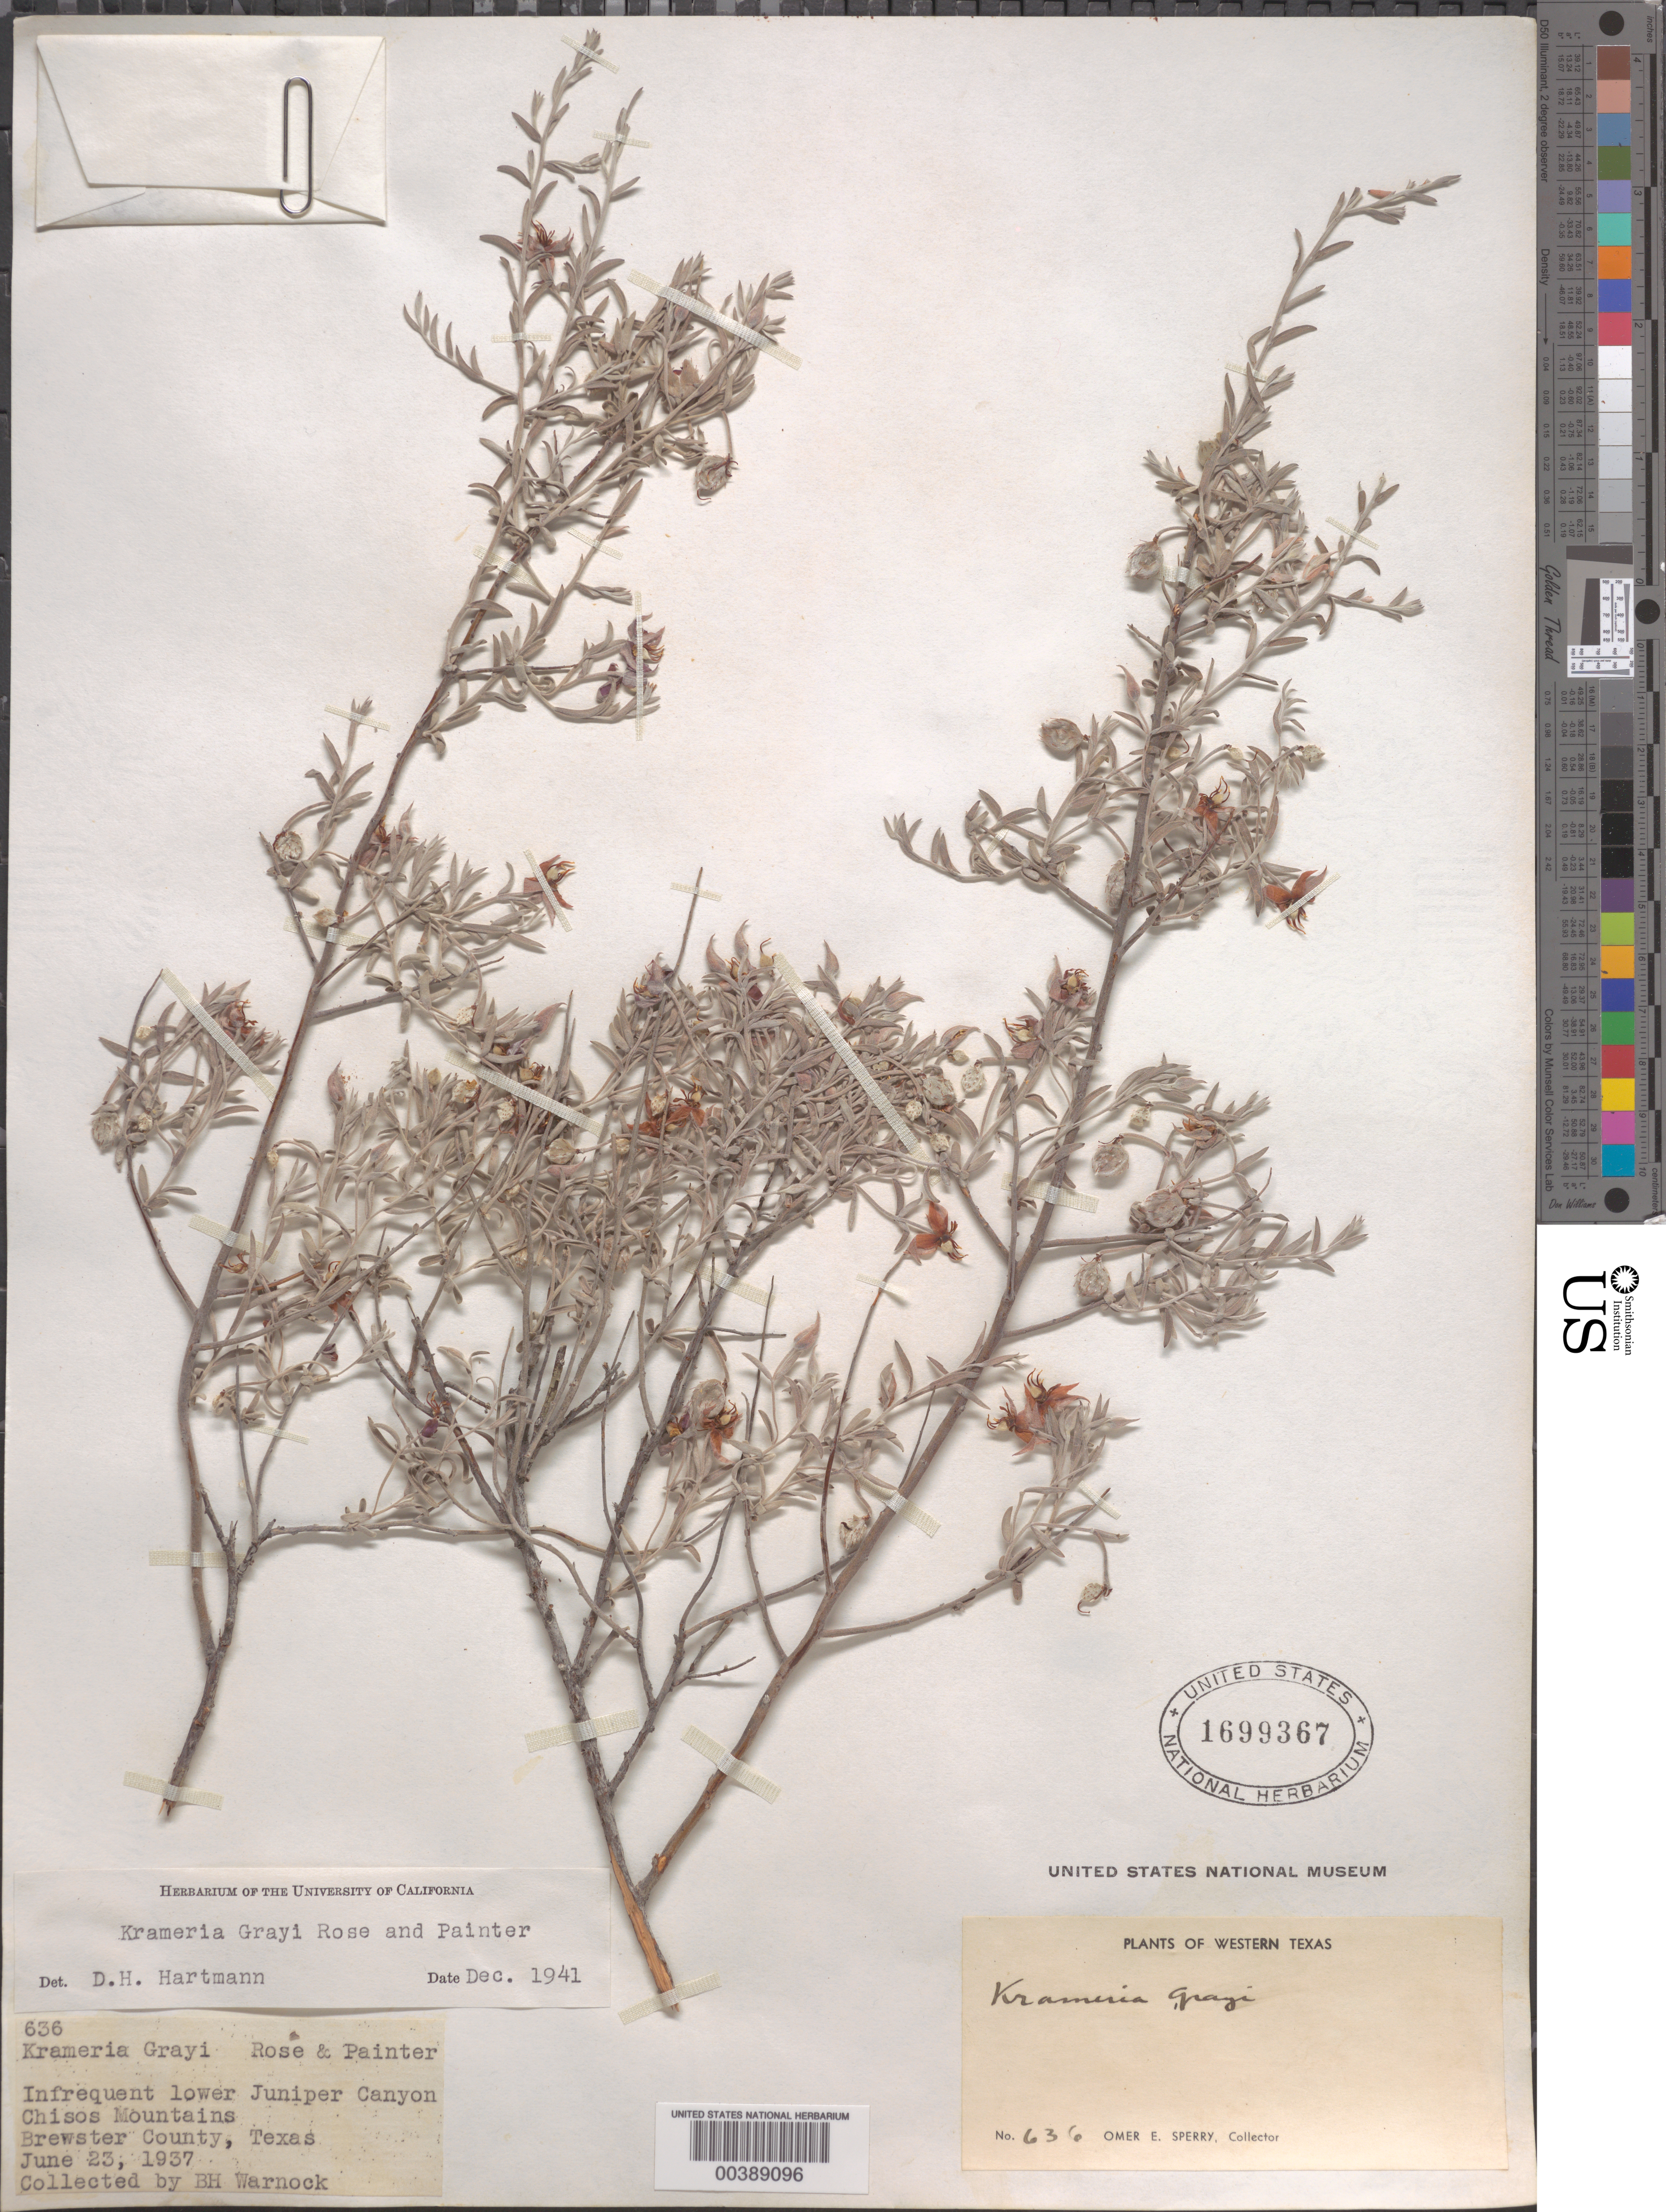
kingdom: Plantae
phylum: Tracheophyta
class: Magnoliopsida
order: Zygophyllales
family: Krameriaceae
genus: Krameria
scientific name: Krameria grayi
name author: Rose & J.H. Painter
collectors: B. H. Warnock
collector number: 636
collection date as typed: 23 Jun 1937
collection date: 1937-06-23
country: United States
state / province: Texas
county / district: Brewster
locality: Chisos mountains; lower juniper canyon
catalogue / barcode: US 1699367